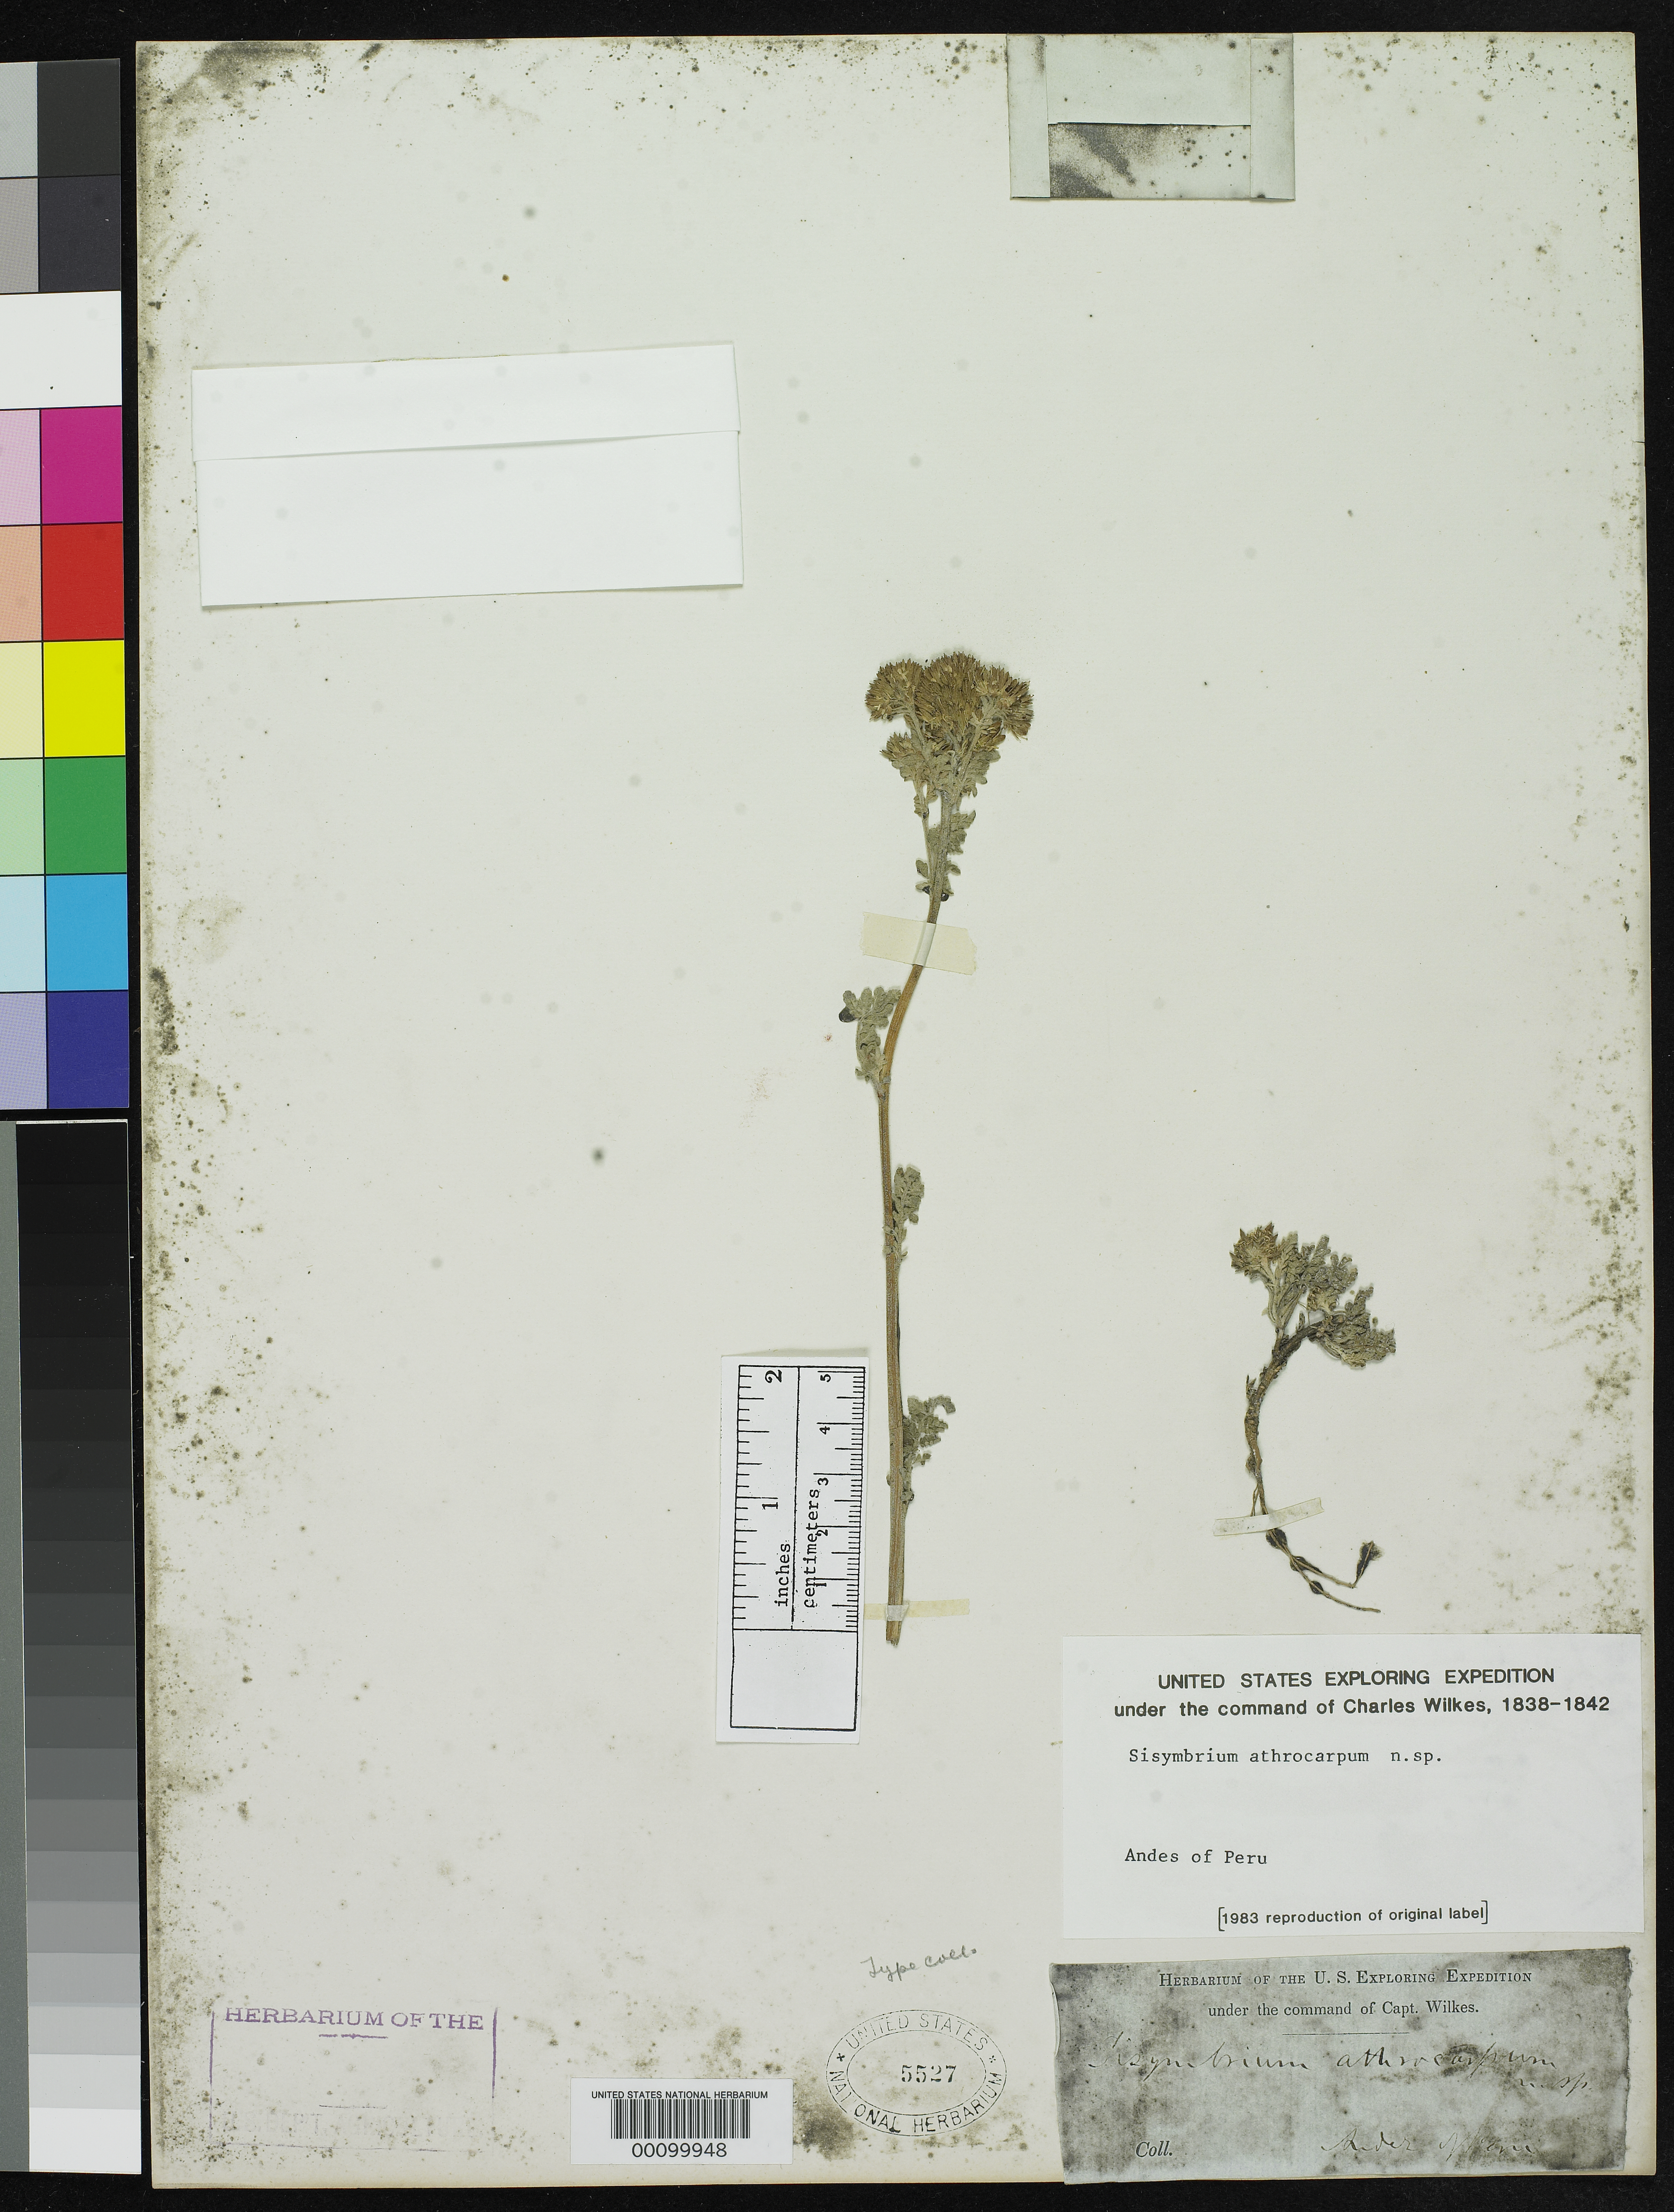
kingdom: Plantae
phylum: Tracheophyta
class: Magnoliopsida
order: Brassicales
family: Brassicaceae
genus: Sisymbrium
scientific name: Sisymbrium athrocarpum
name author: A. Gray in Wilkes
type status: Syntype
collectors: Wilkes Explor. Exped.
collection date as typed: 1838 to -- --- 1842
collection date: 1838/1842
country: Peru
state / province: Junín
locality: Obrajillo, Andes.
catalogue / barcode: US 5527